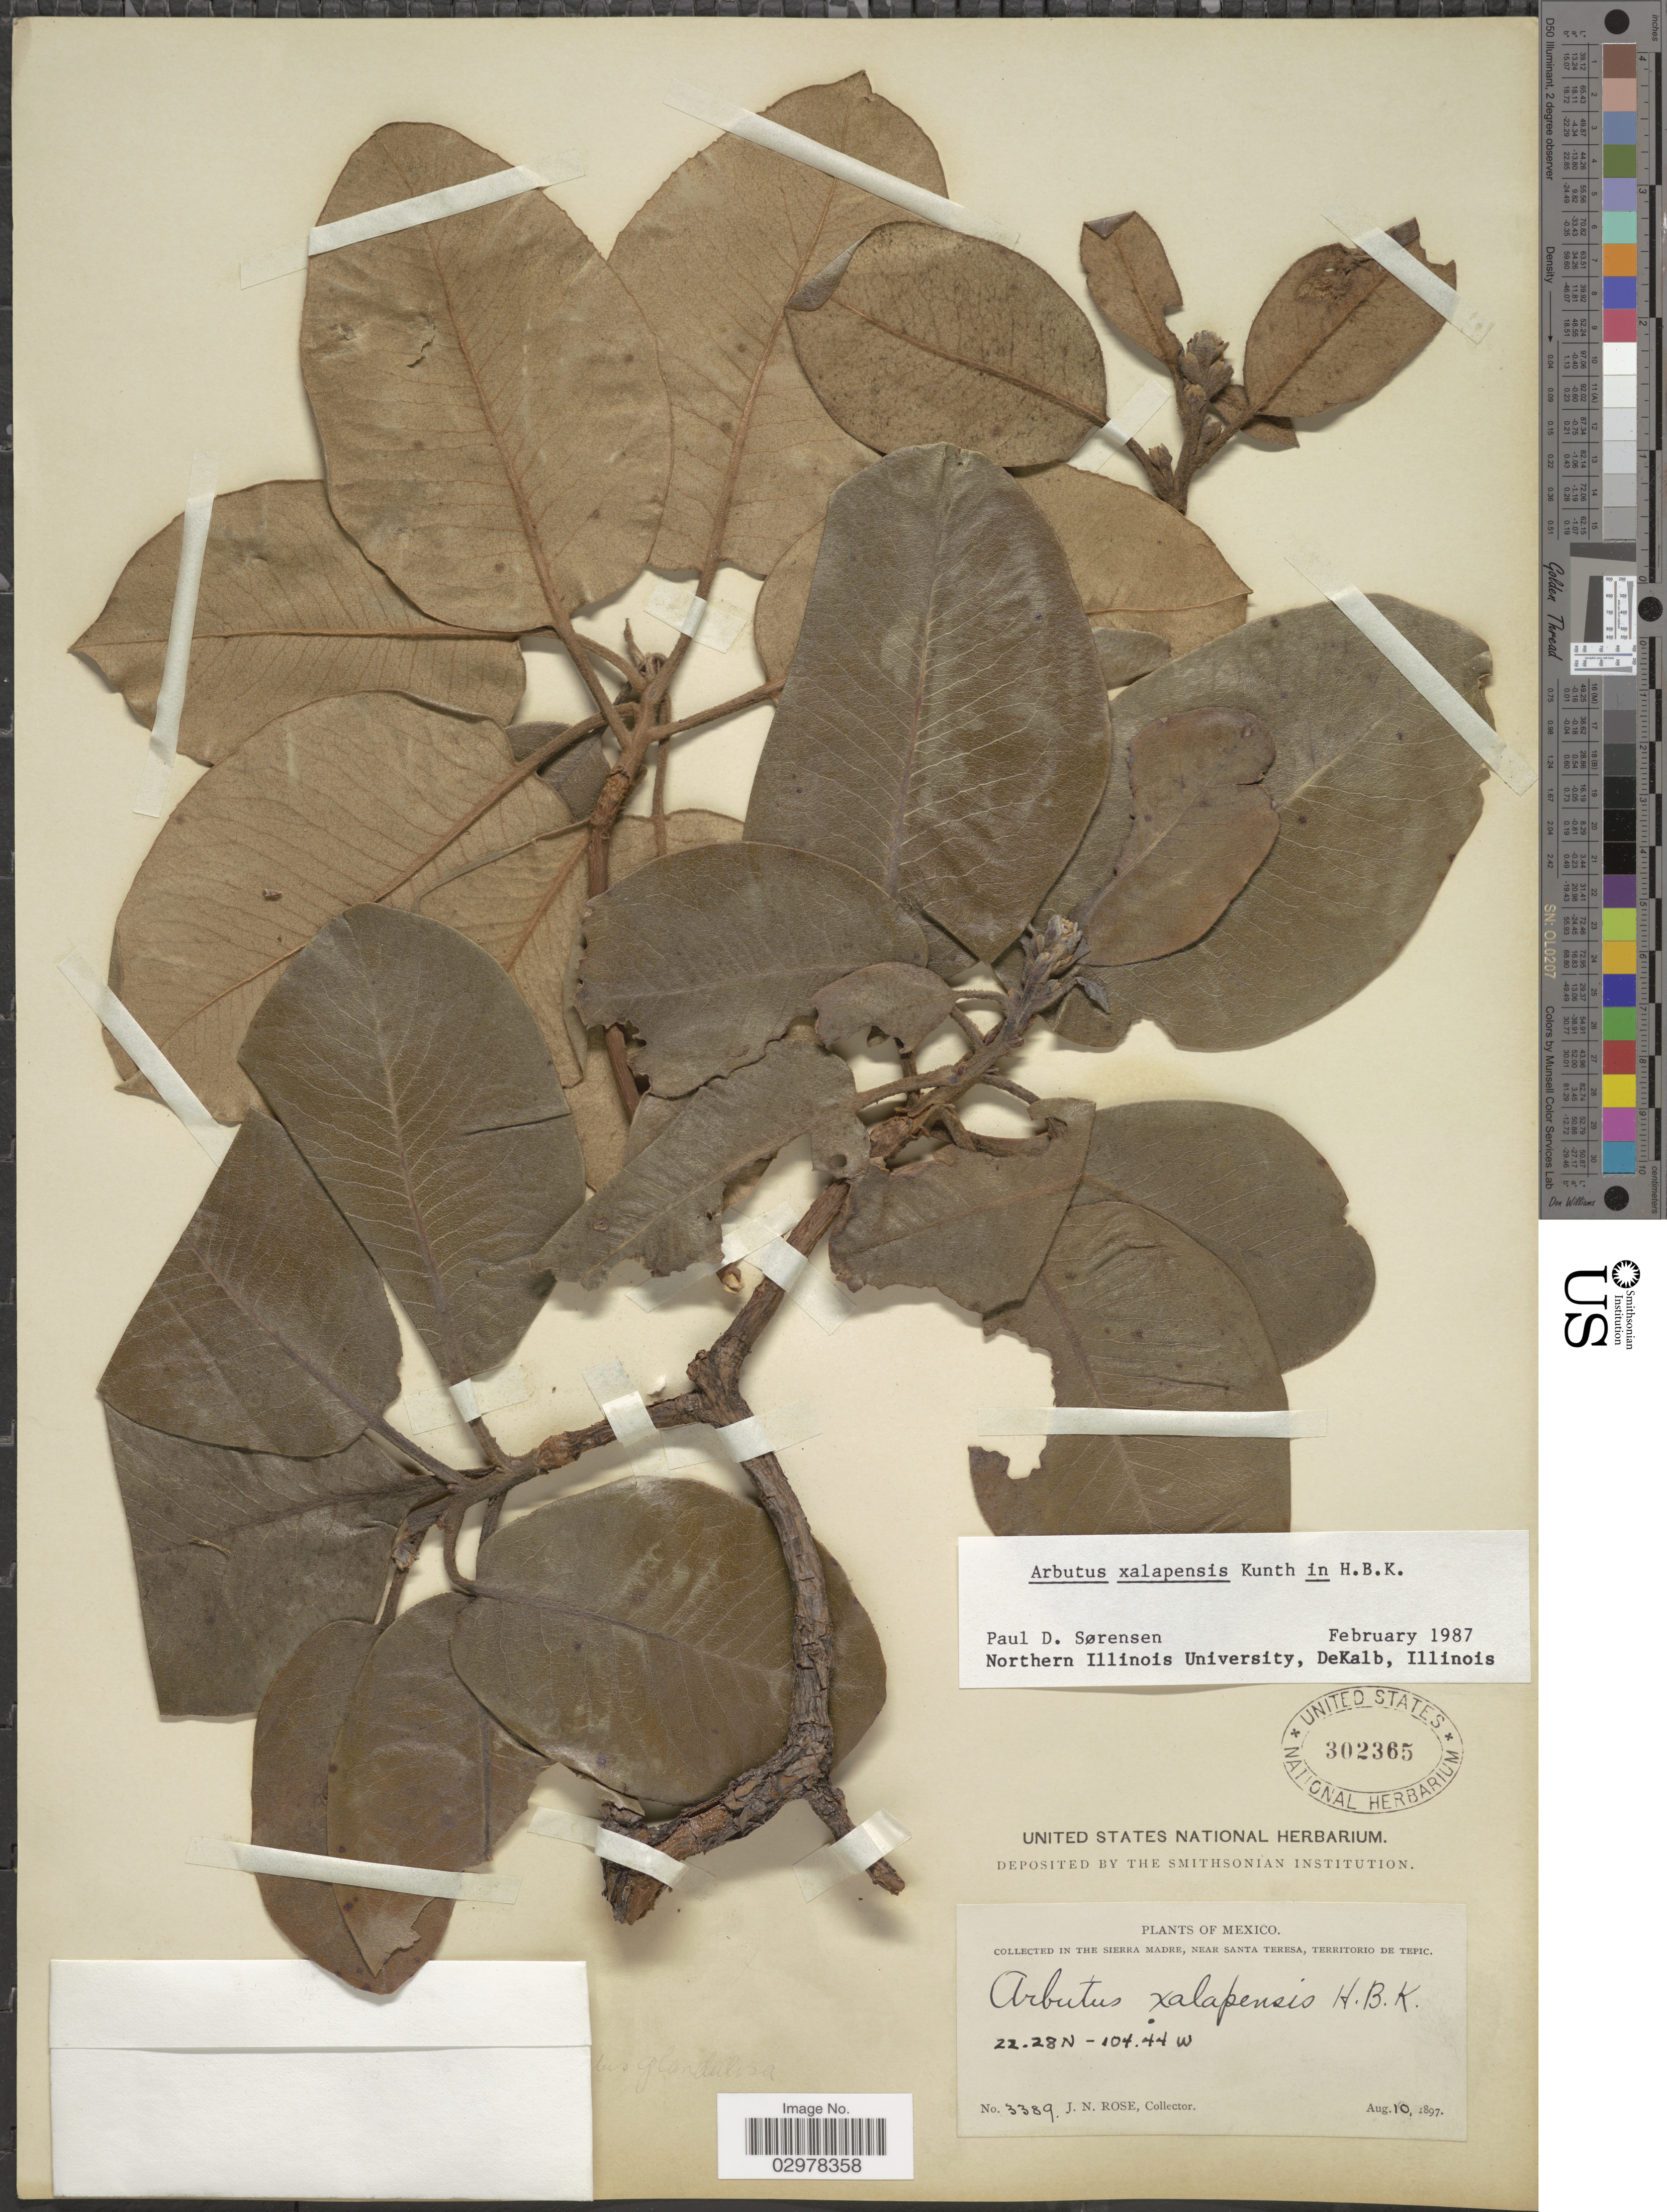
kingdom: Plantae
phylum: Tracheophyta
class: Magnoliopsida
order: Ericales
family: Ericaceae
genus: Arbutus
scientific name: Arbutus xalapensis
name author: Kunth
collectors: J. N. Rose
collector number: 3389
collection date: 1897-08-10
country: Mexico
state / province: Nayarit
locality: In the Sierra Madre, near Santa Teresa, Territorio de Tepic.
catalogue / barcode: US 302365